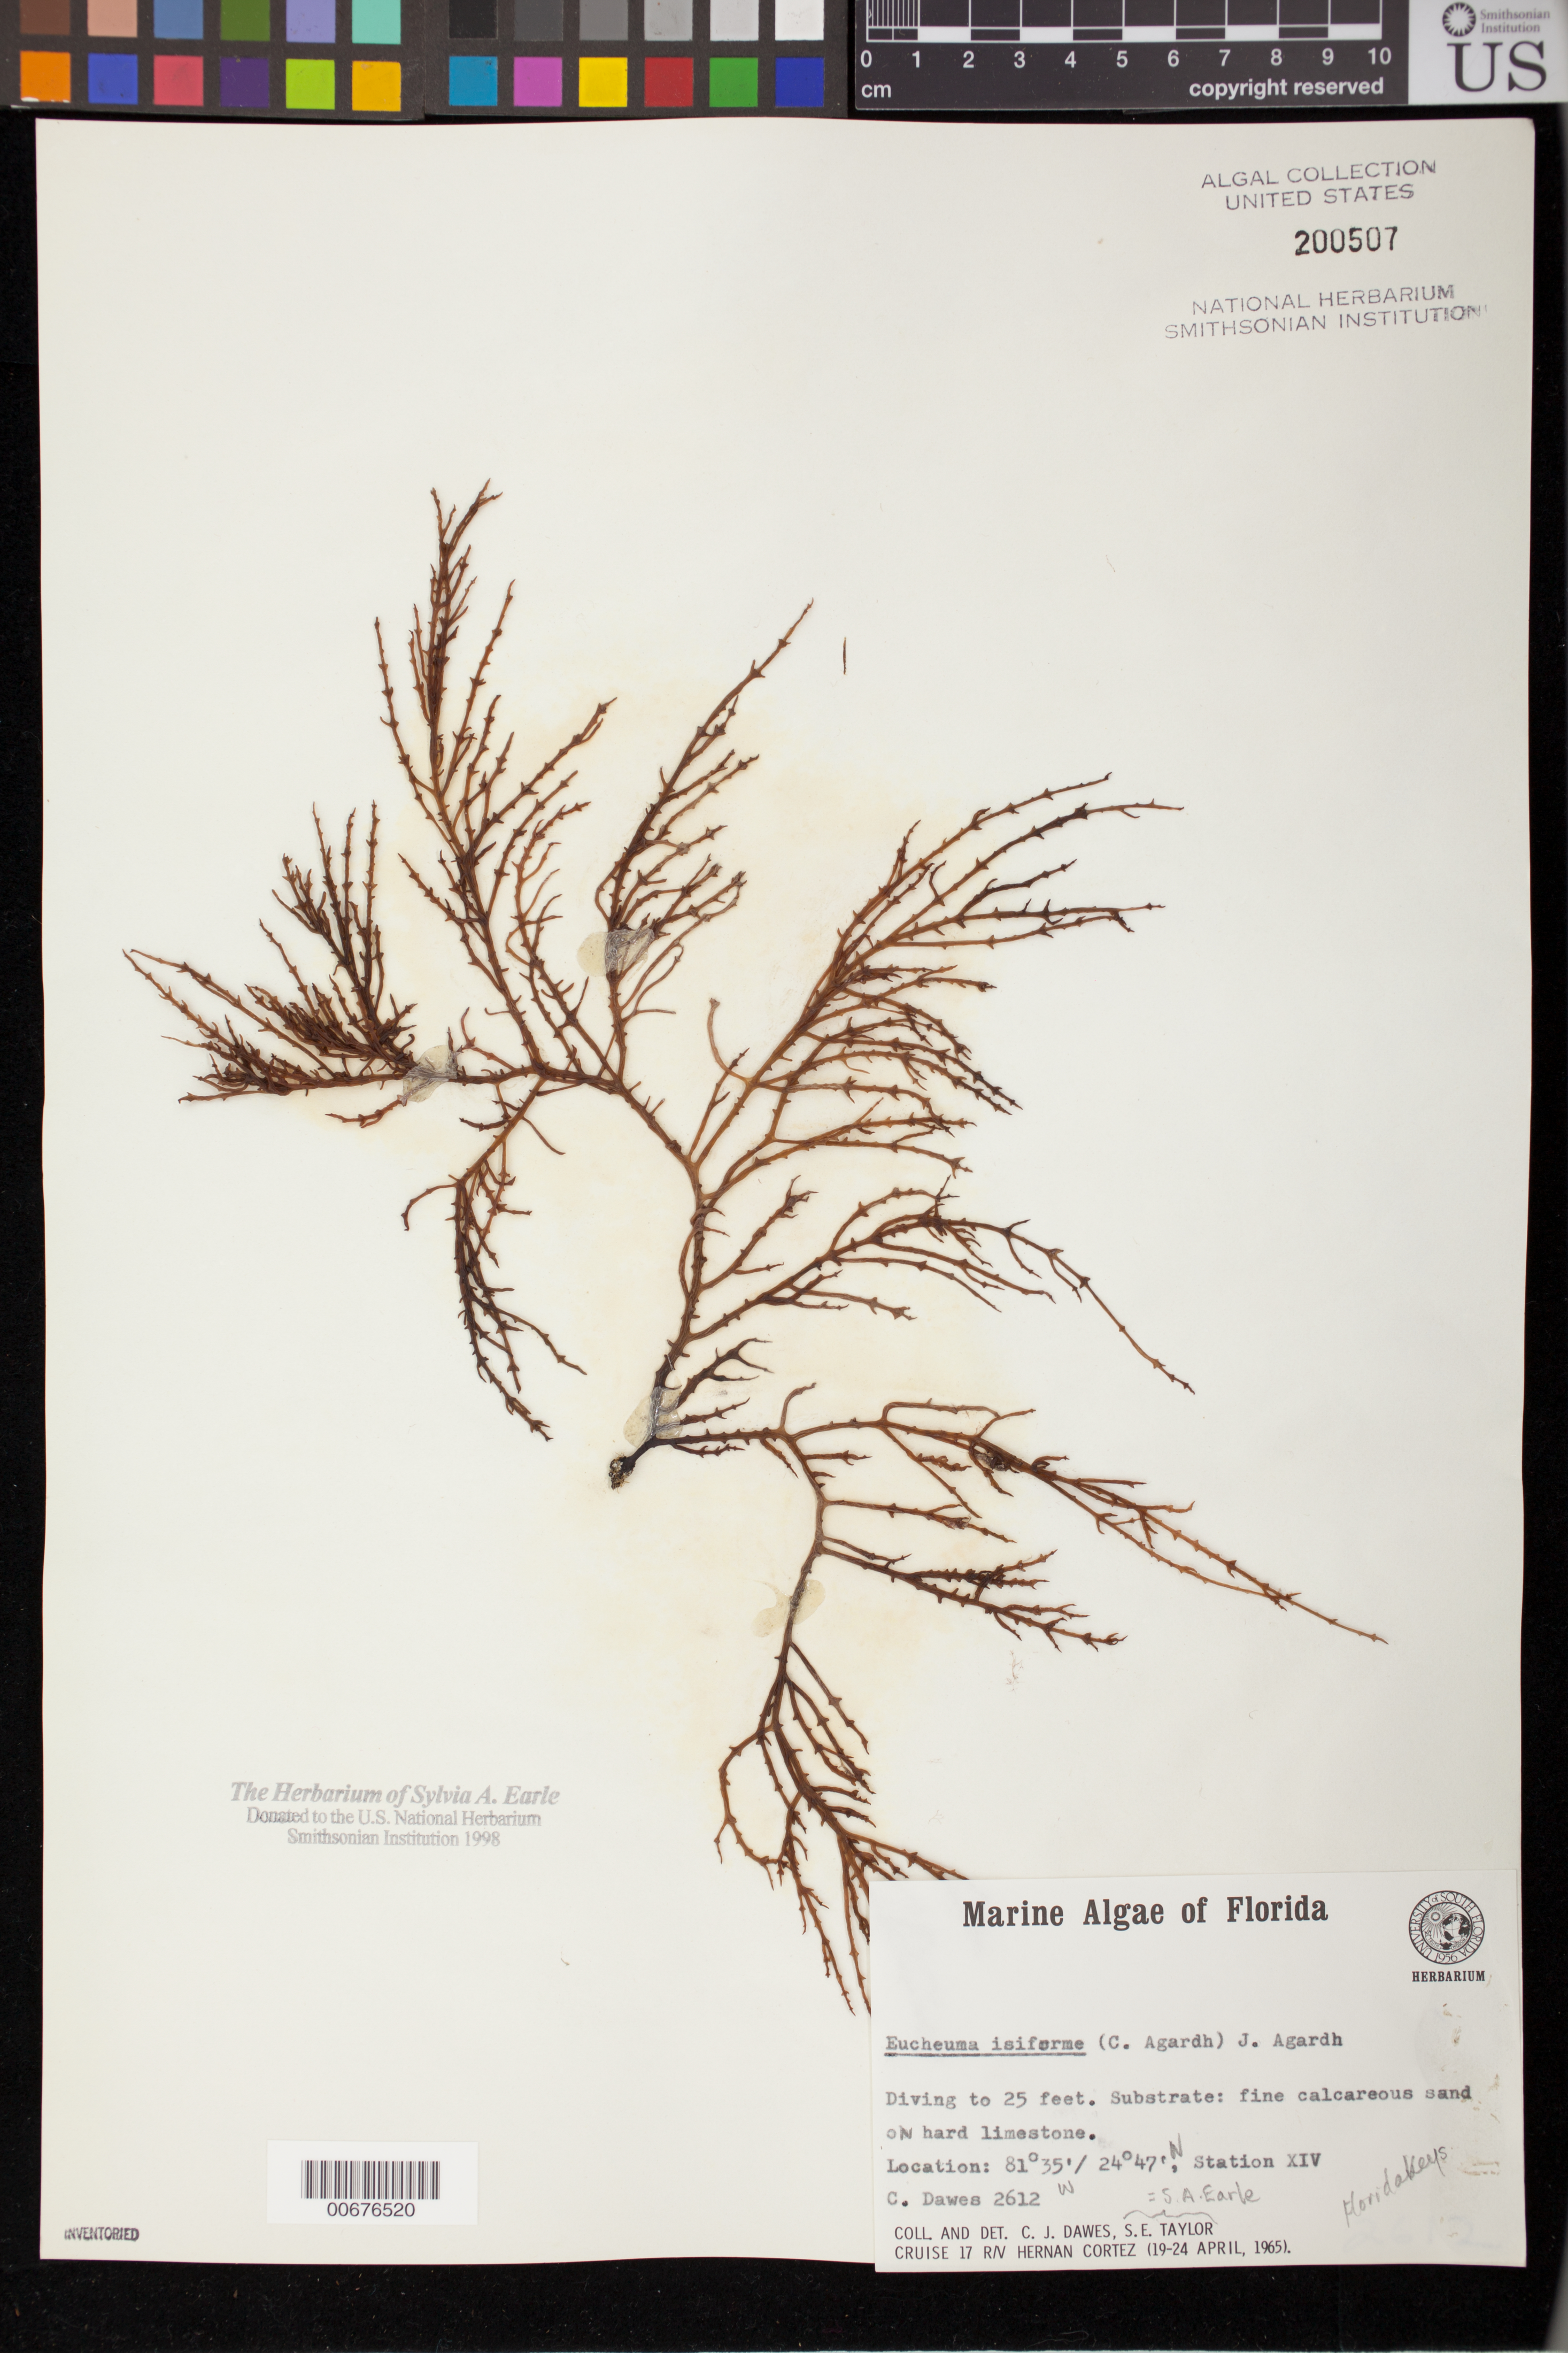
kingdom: Plantae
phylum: Rhodophyta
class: Florideophyceae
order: Gigartinales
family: Solieriaceae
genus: Eucheumatopsis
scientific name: Eucheumatopsis isiformis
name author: (C. Agardh) M.L. Núñez-Resendiz et al.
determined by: Algae name updating Project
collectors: C. Dawes & S. A. Earle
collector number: CJD 2612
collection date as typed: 19 Apr 1965 to 24 Apr 1965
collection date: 1965-04-19/1965-04-24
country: United States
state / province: Florida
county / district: Monroe County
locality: Straits of Florida off Big Pine Key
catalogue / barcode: US 200507